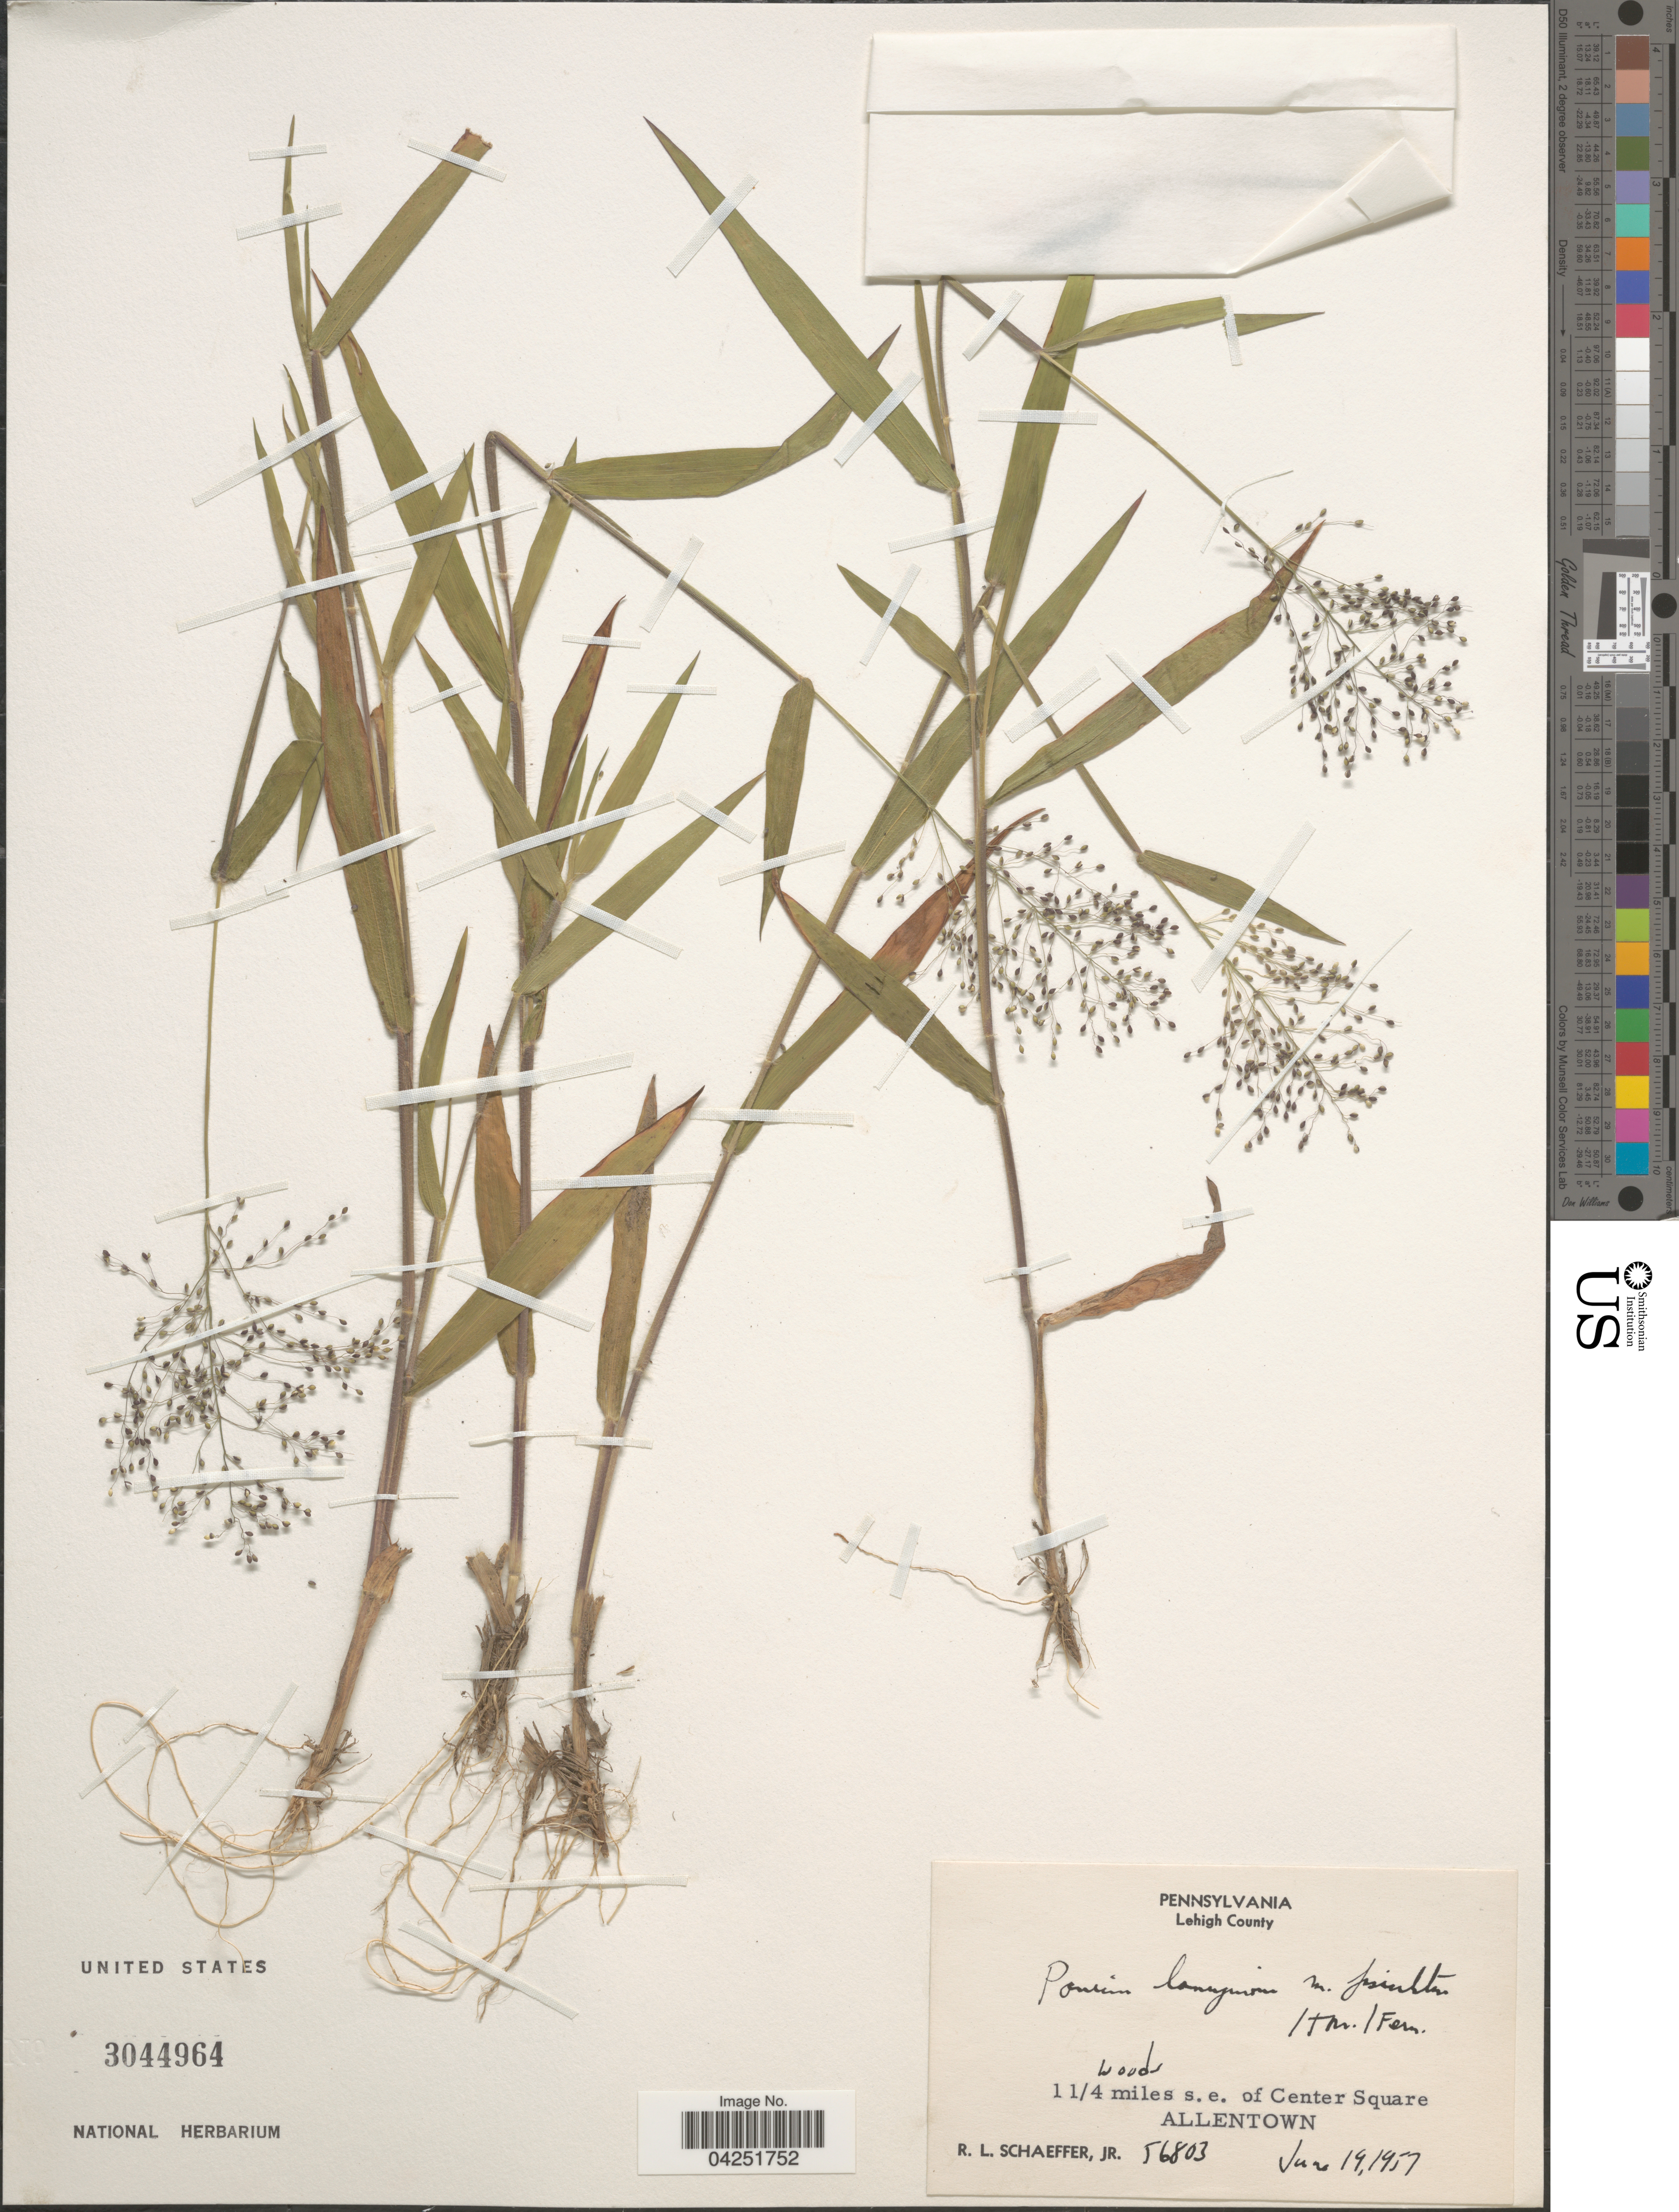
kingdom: Plantae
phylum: Tracheophyta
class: Liliopsida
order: Poales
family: Poaceae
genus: Dichanthelium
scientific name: Dichanthelium acuminatum var. fasciculatum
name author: (Torr.) Freckmann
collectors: R. L. Schaeffer Jr.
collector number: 56803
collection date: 1957-06-19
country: United States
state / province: Pennsylvania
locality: Lehigh County. 1¼ miles s. e. of Center Square. Allentown.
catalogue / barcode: US 3044964